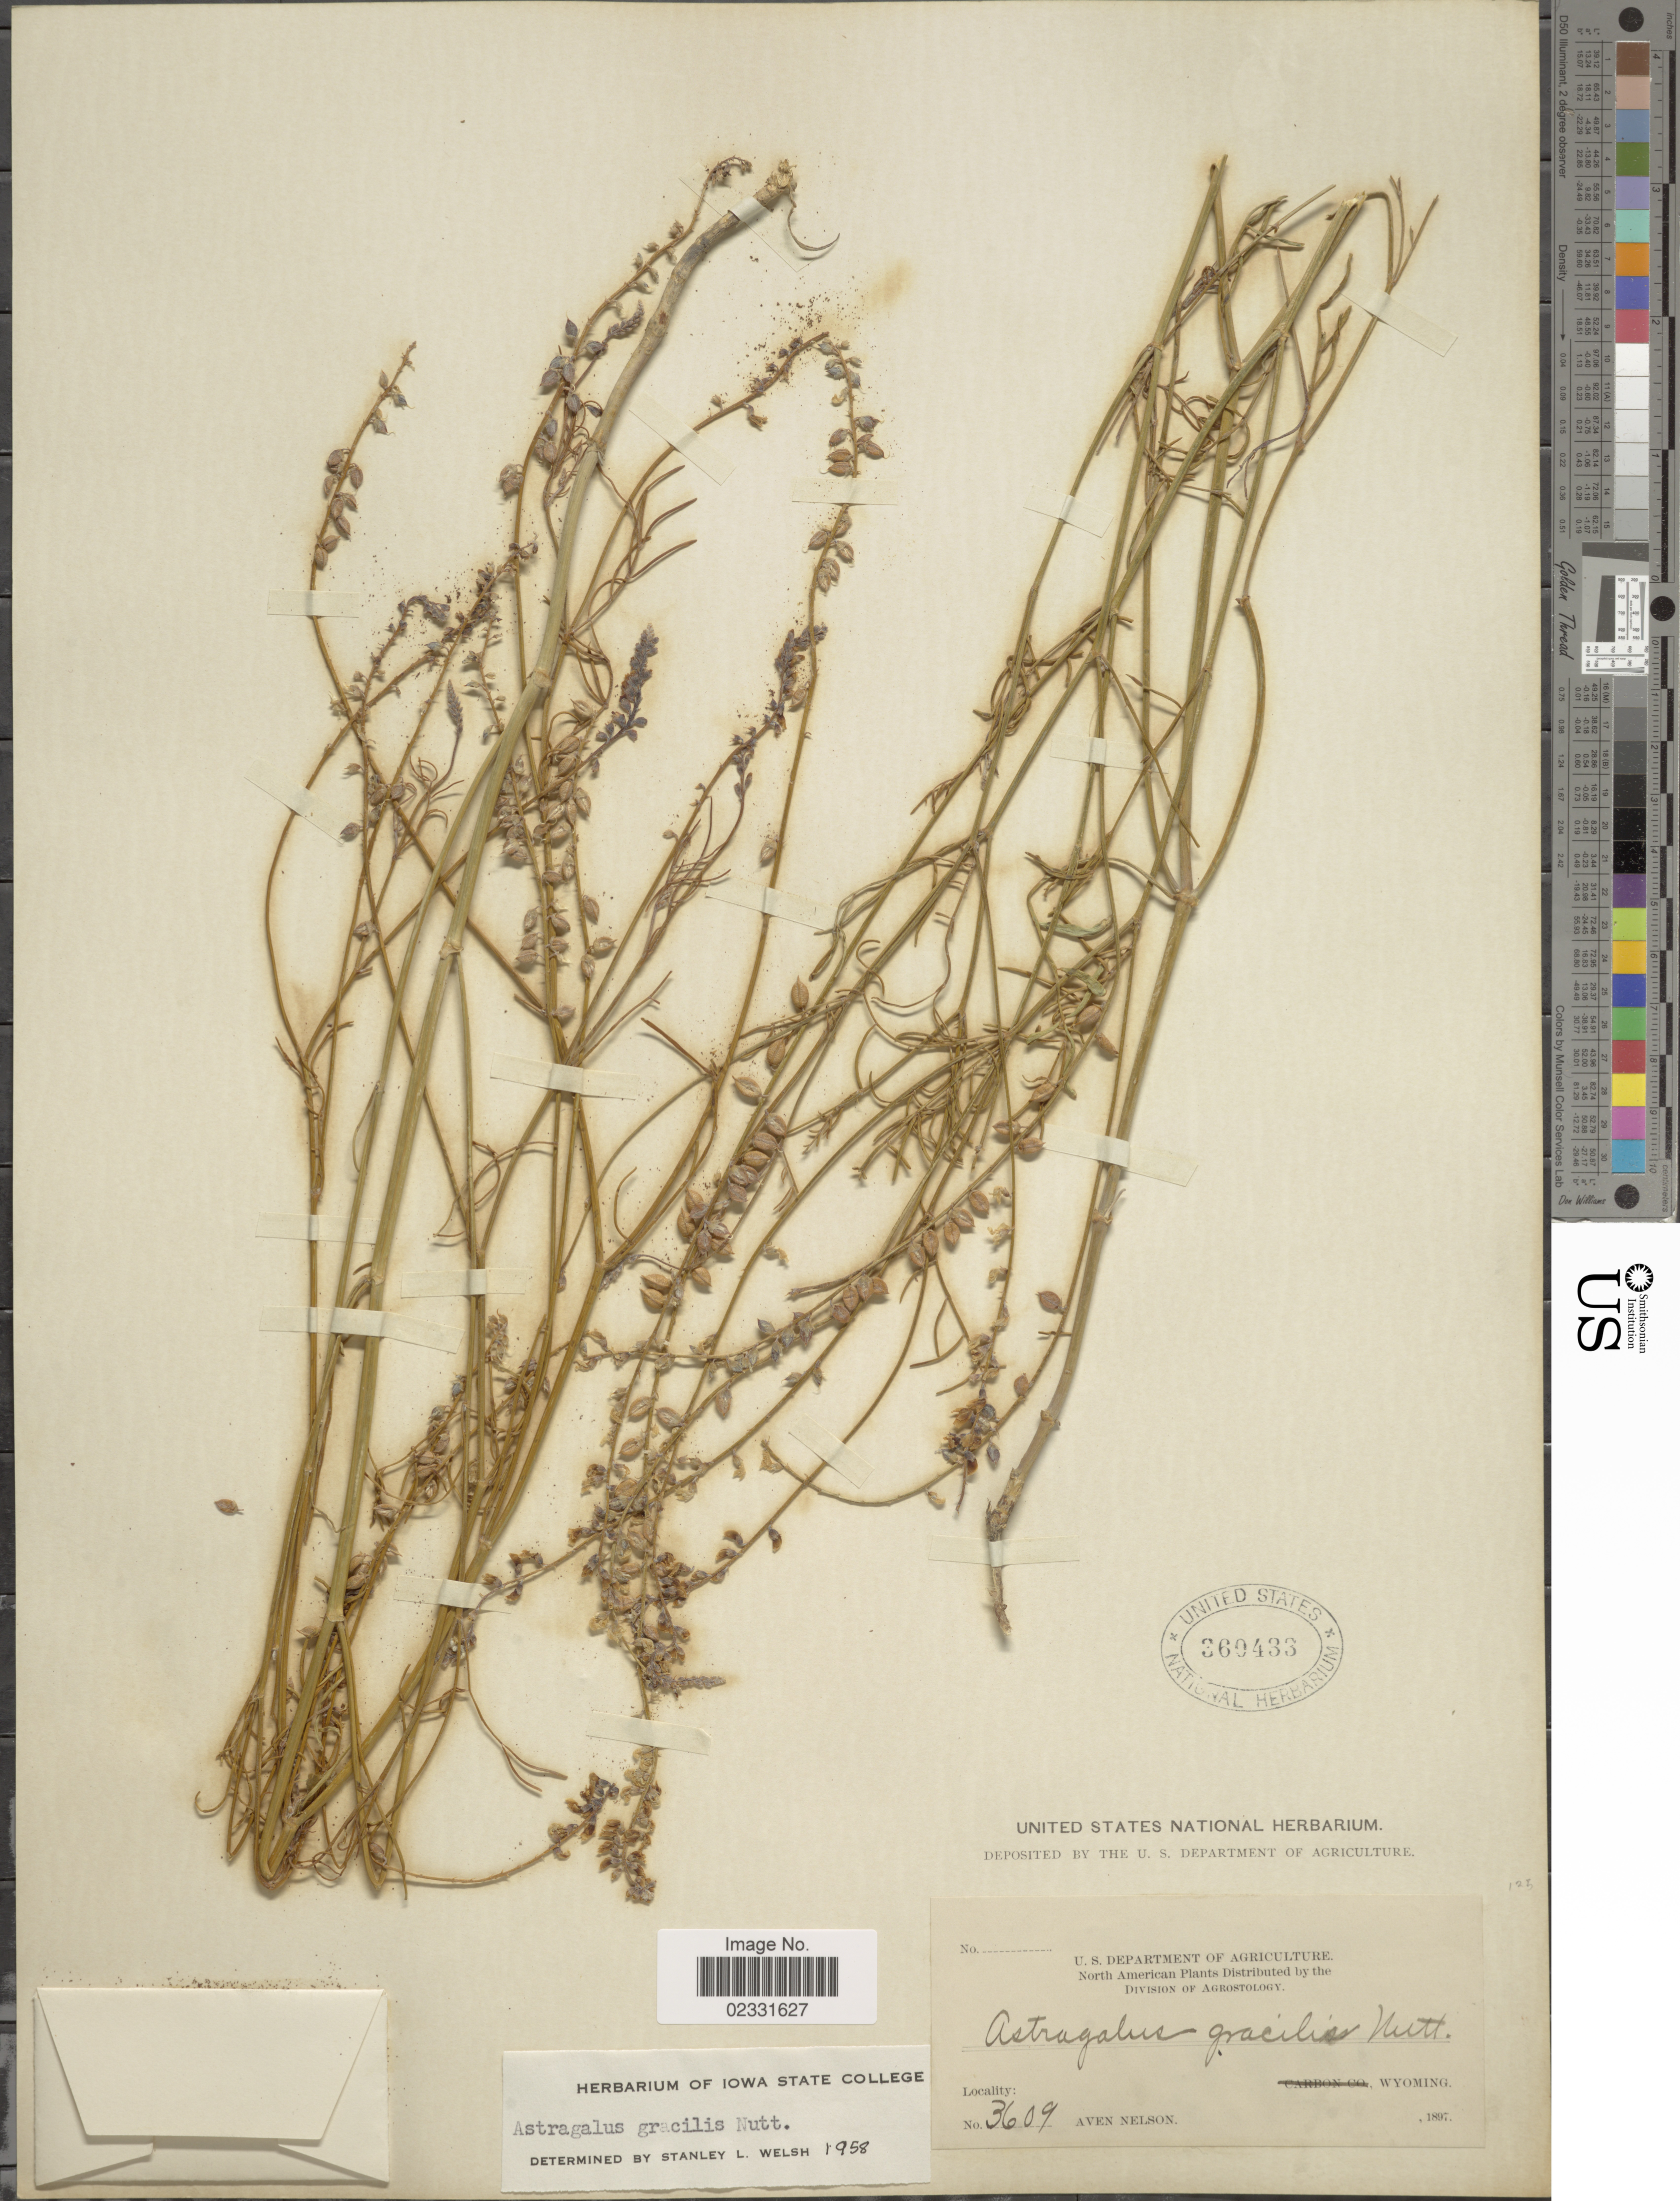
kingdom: Plantae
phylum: Tracheophyta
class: Magnoliopsida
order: Fabales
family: Fabaceae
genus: Astragalus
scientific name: Astragalus gracilis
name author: Nutt.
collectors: A. Nelson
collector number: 3609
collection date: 1897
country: United States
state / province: Wyoming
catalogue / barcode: US 360433